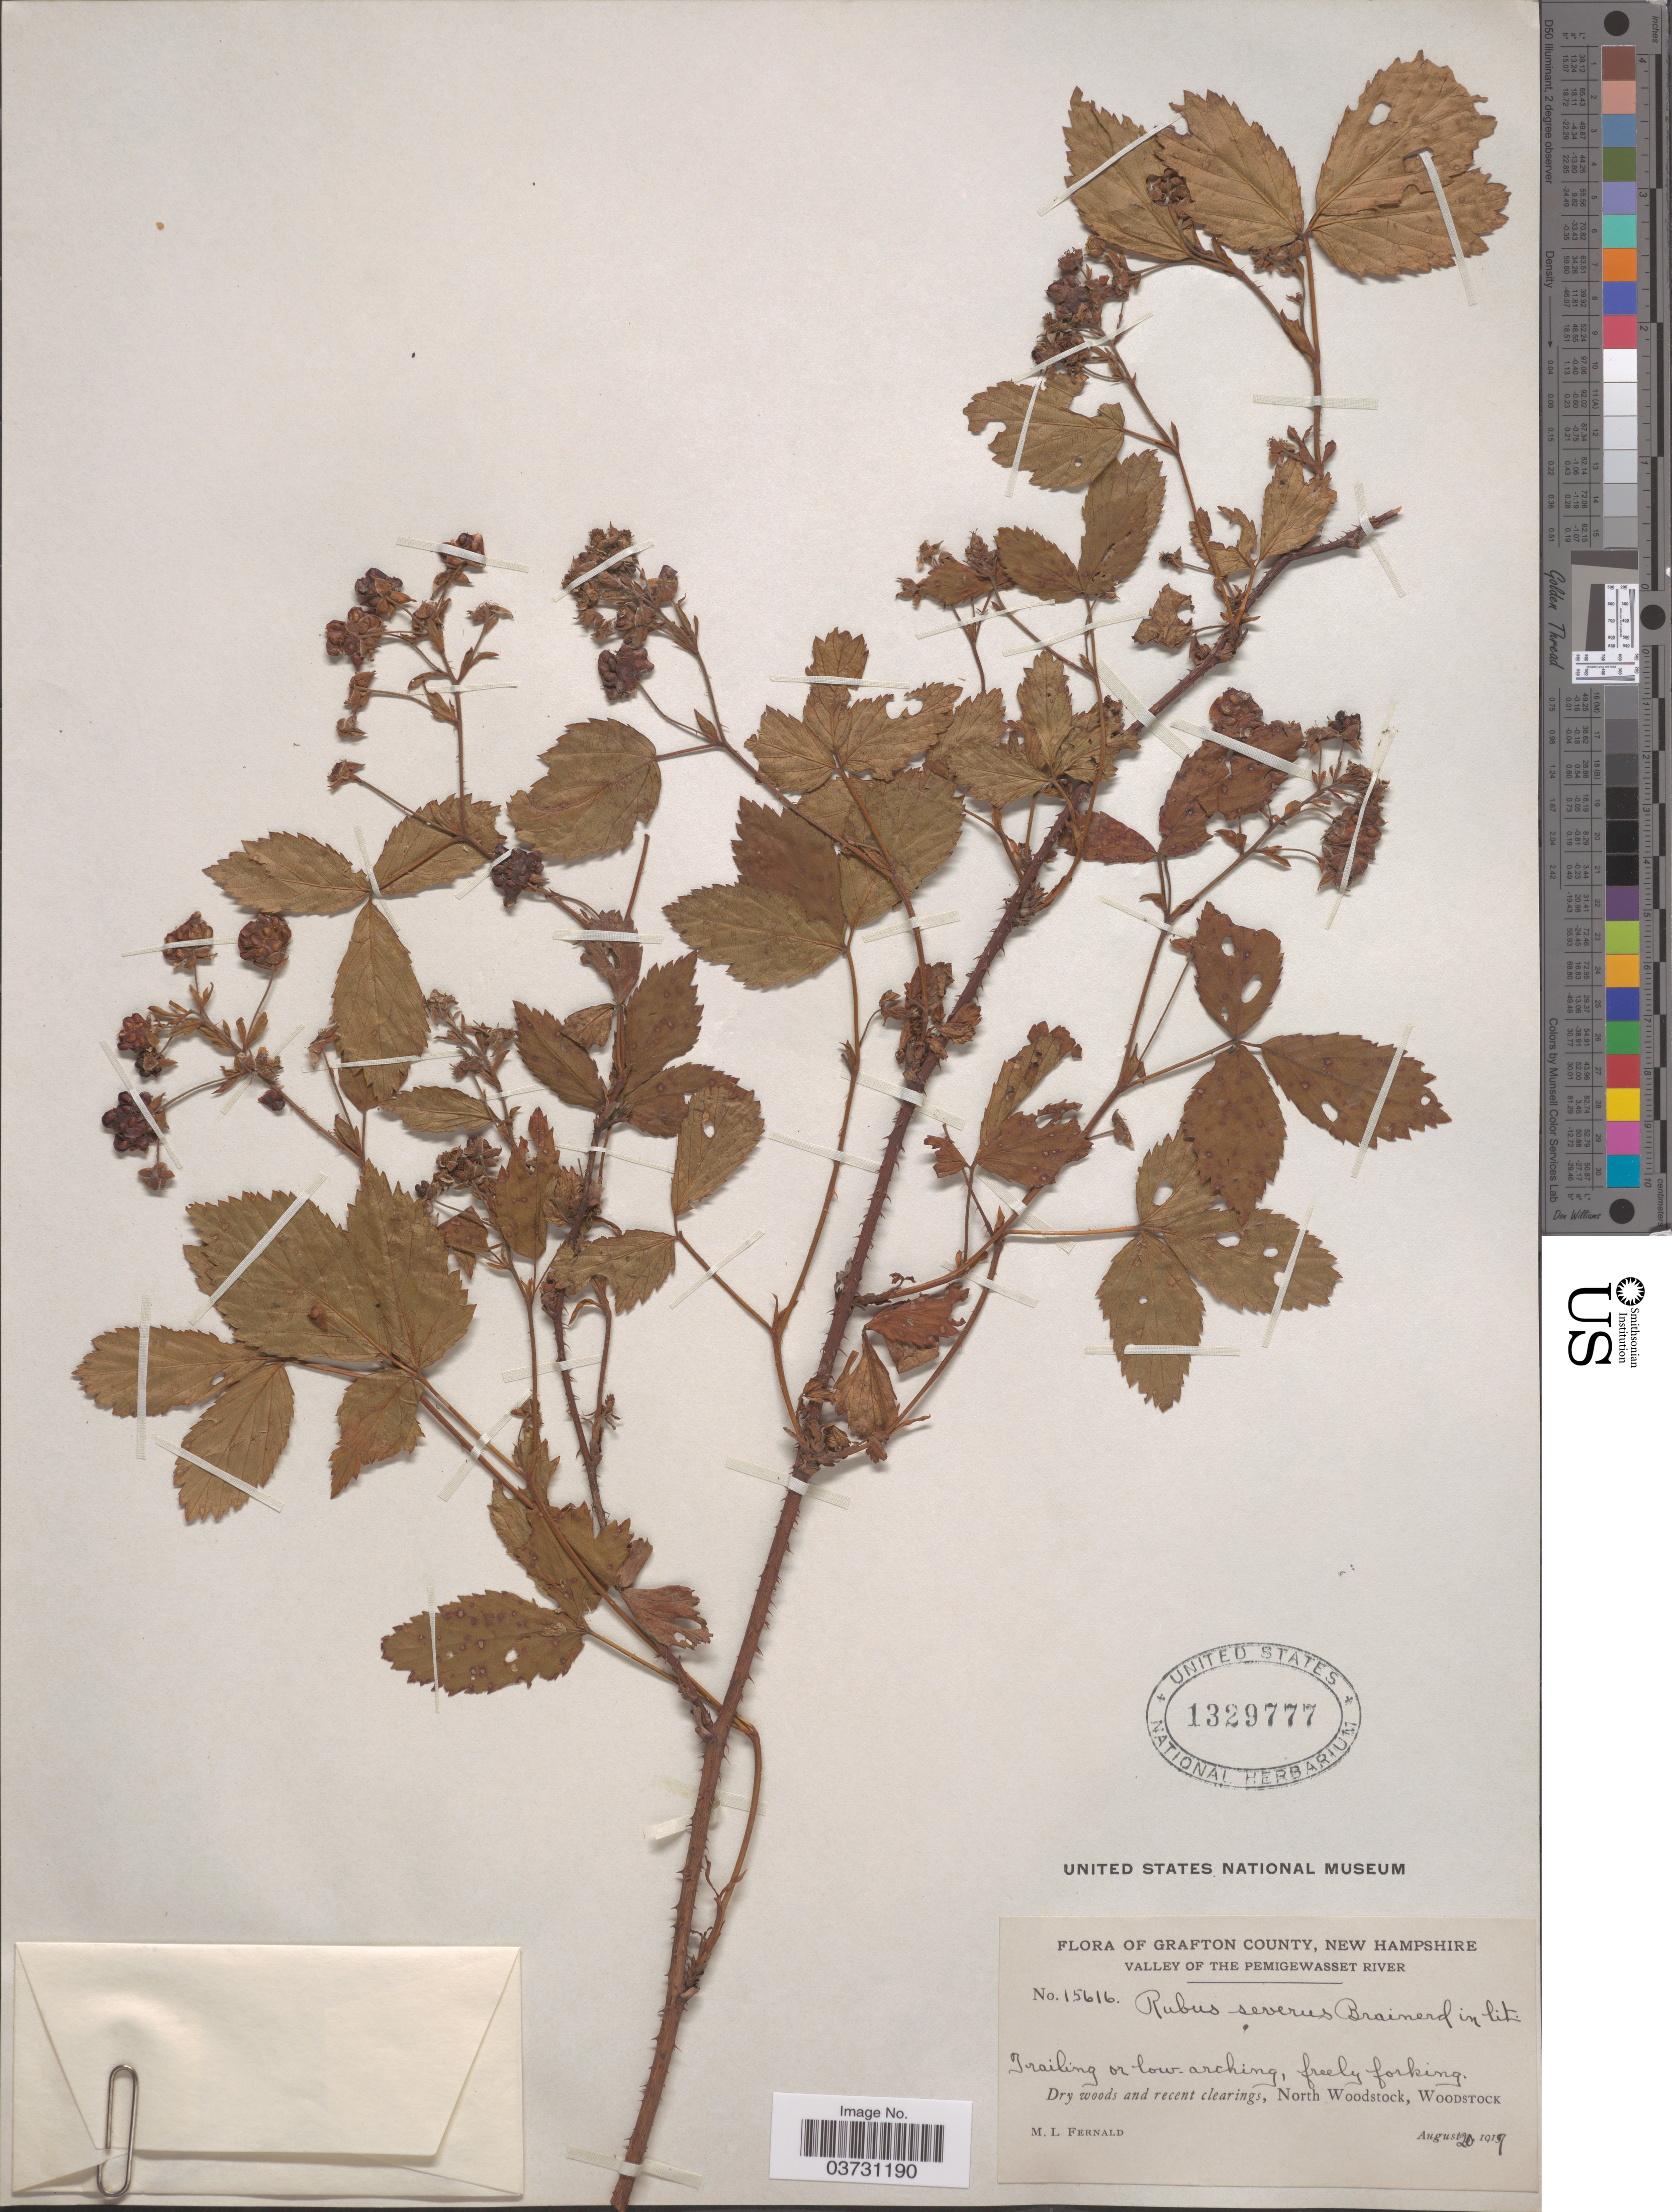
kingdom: Plantae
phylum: Tracheophyta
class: Magnoliopsida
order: Rosales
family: Rosaceae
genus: Rubus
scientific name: Rubus severus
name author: Brainerd ex Fernald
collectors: M. L. Fernald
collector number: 15616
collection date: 1917-08-20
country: United States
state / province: New Hampshire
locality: Grafton County. Valley of the Pemigewasset River. Dry woods and recent clearings, North Woodstock, Woodstock.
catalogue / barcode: US 1329777